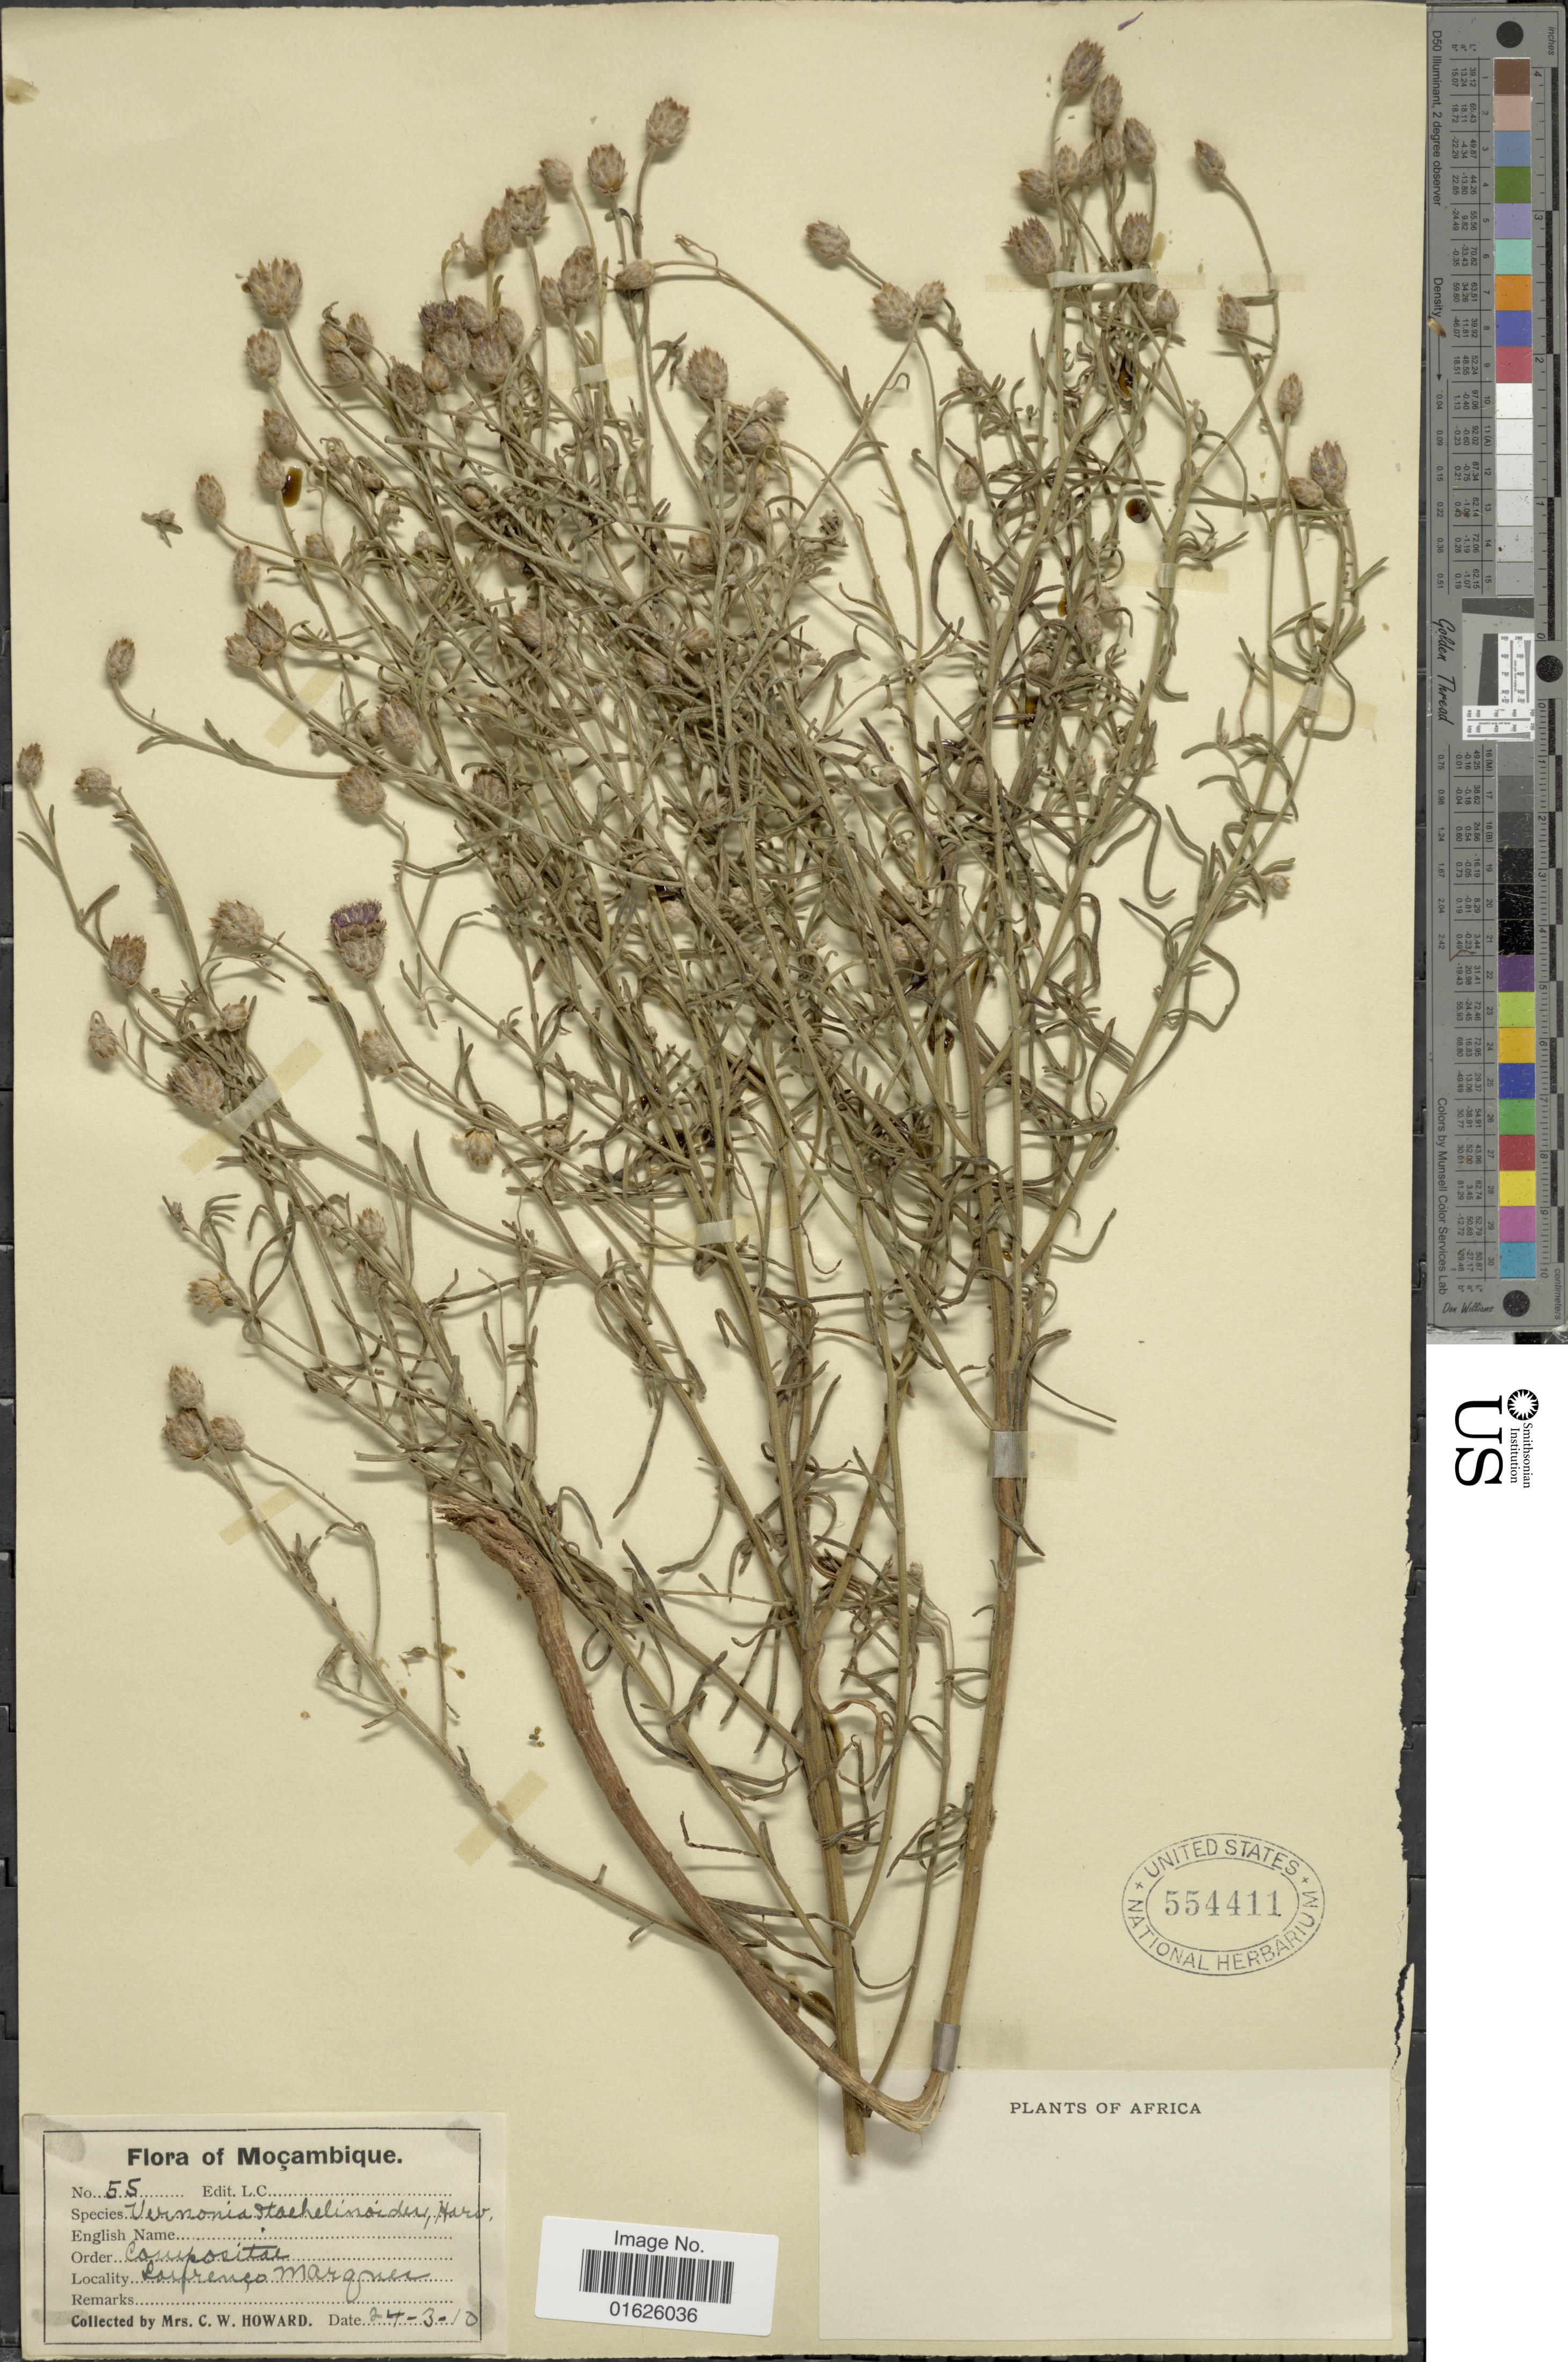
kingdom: Plantae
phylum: Tracheophyta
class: Magnoliopsida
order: Asterales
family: Asteraceae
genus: Oocephala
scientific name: Oocephala centauroides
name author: (Klatt) H. Rob. & Skvarla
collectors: C. W. Howard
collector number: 55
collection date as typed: Transcribed d/m/y: 24/3/10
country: Mozambique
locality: Lourenço Marques.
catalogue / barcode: US 554411